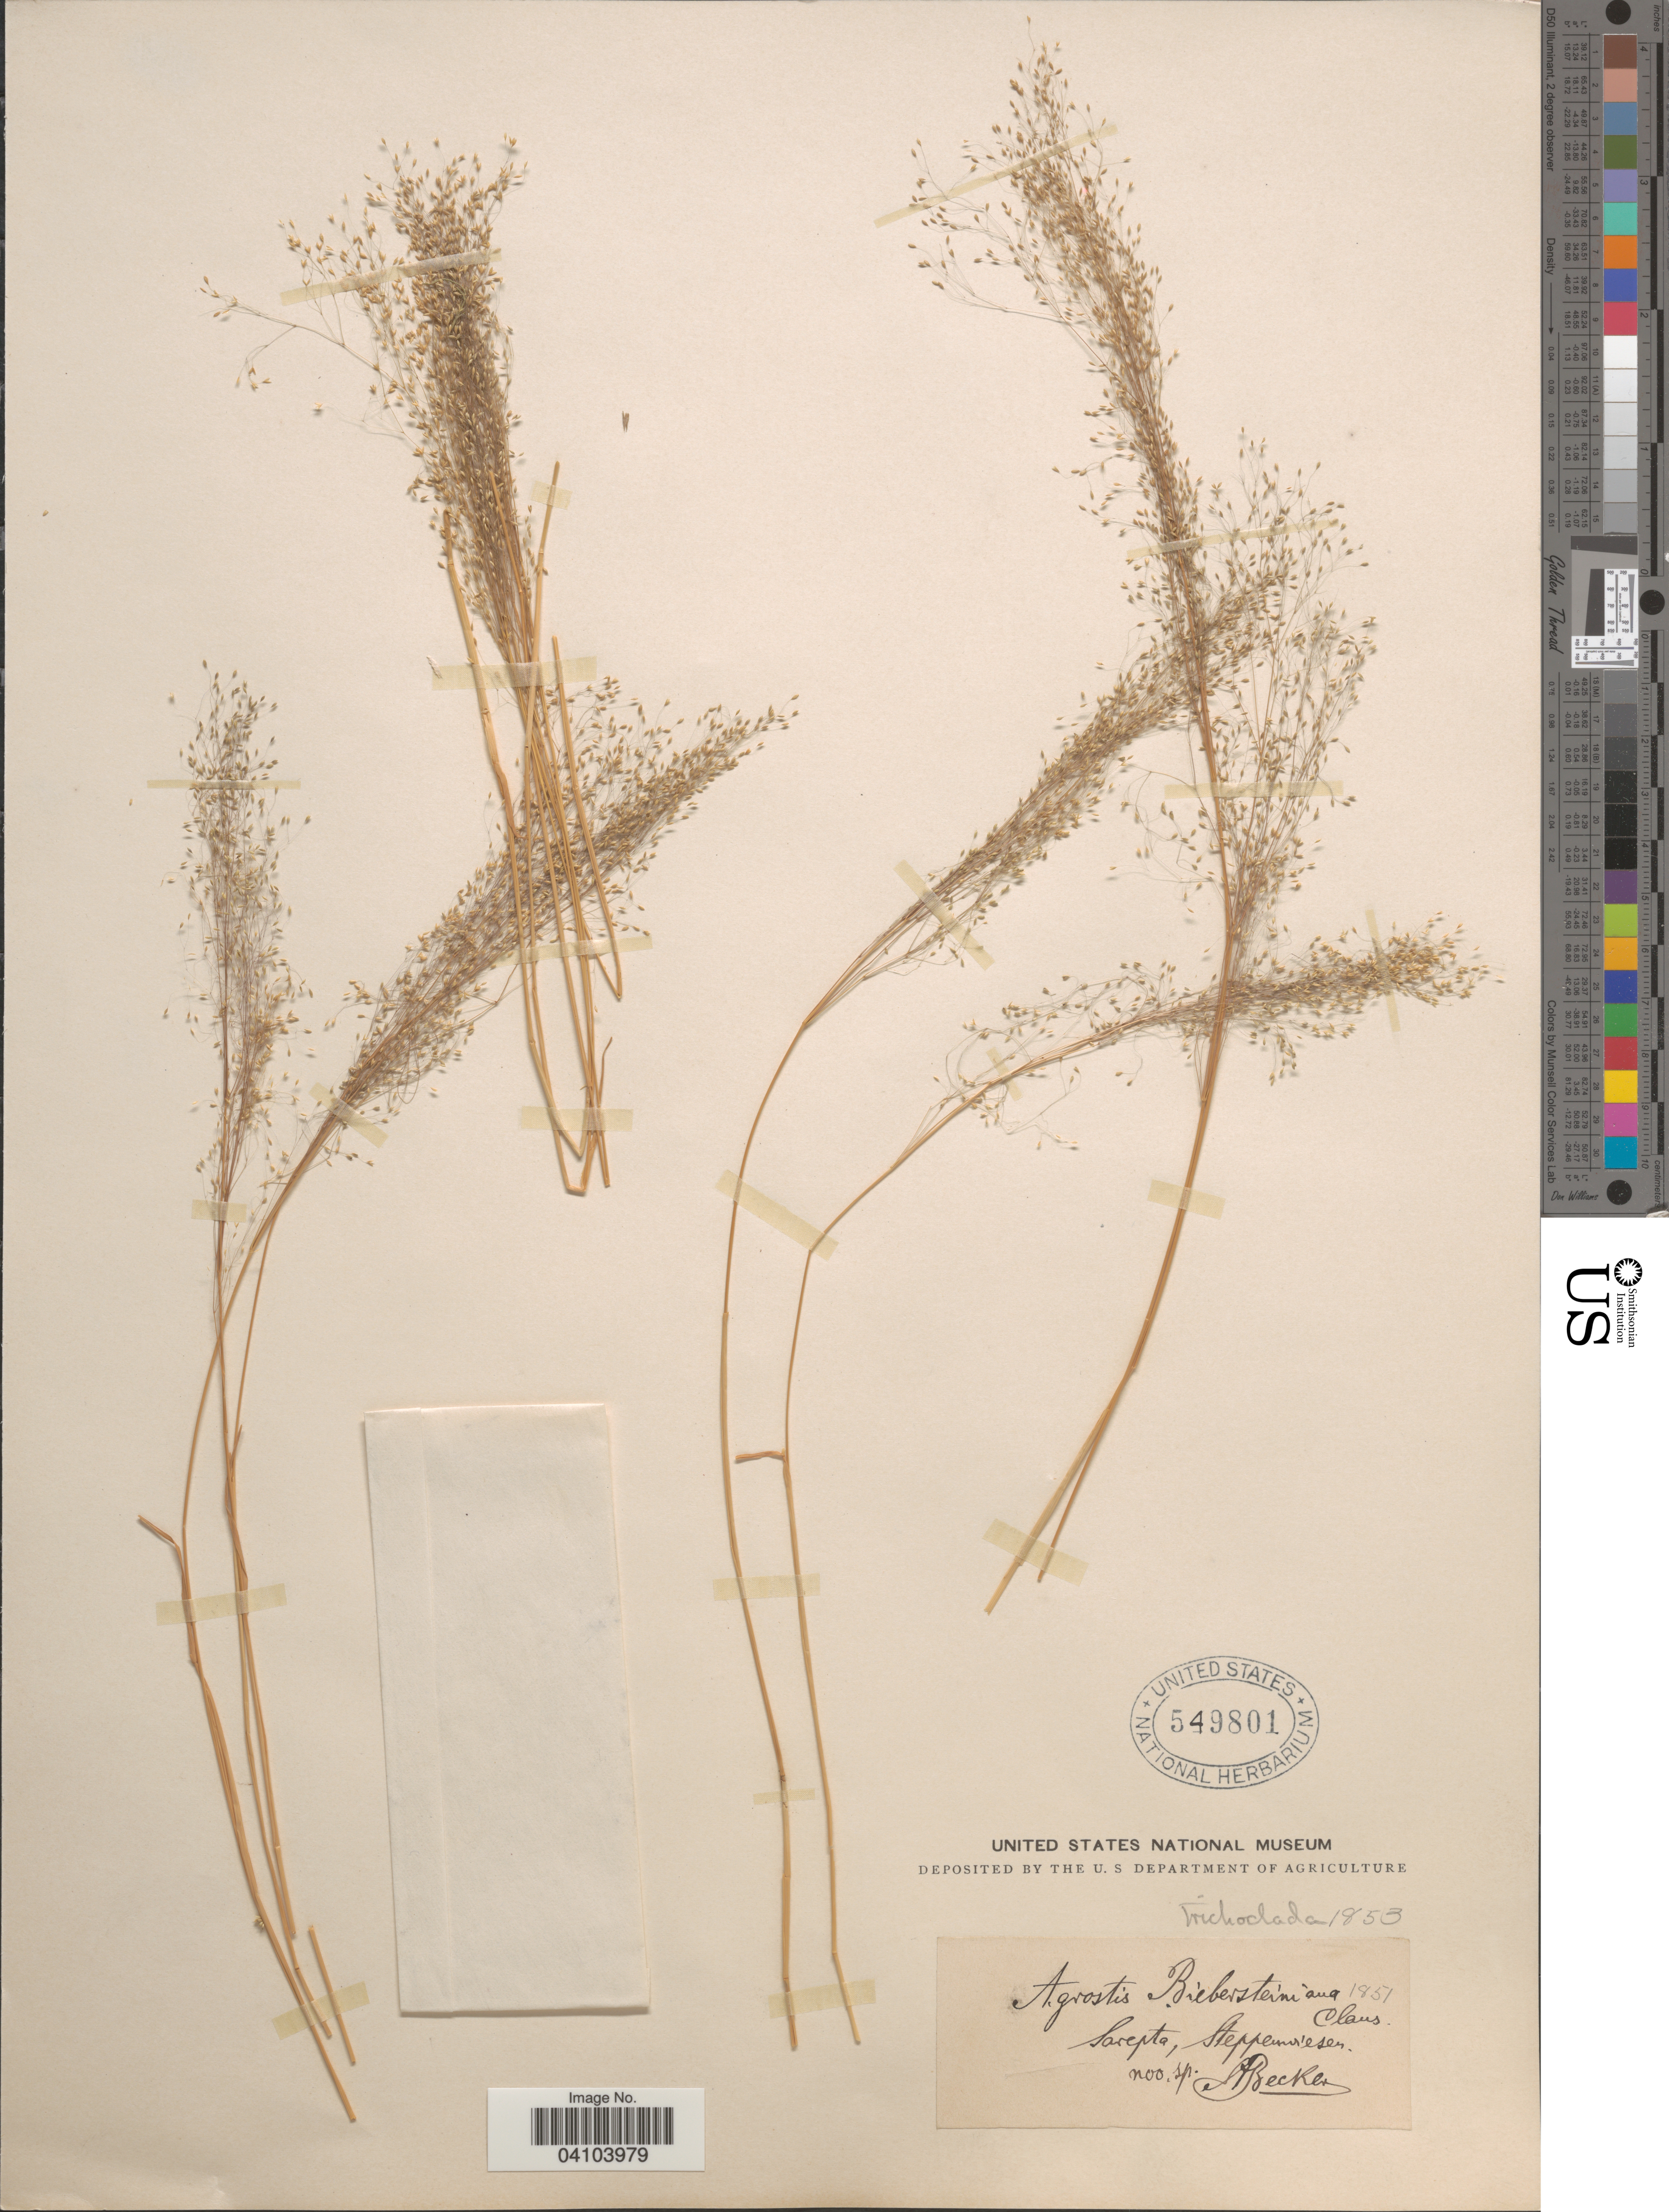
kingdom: Plantae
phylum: Tracheophyta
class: Liliopsida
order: Poales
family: Poaceae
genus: Zingeria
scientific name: Zingeria biebersteiniana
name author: (Claus) P.A. Smirn.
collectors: A. Becker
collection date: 1871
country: Russian Federation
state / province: Volgograd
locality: Sarepta, Steppenriesen.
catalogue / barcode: US 549801